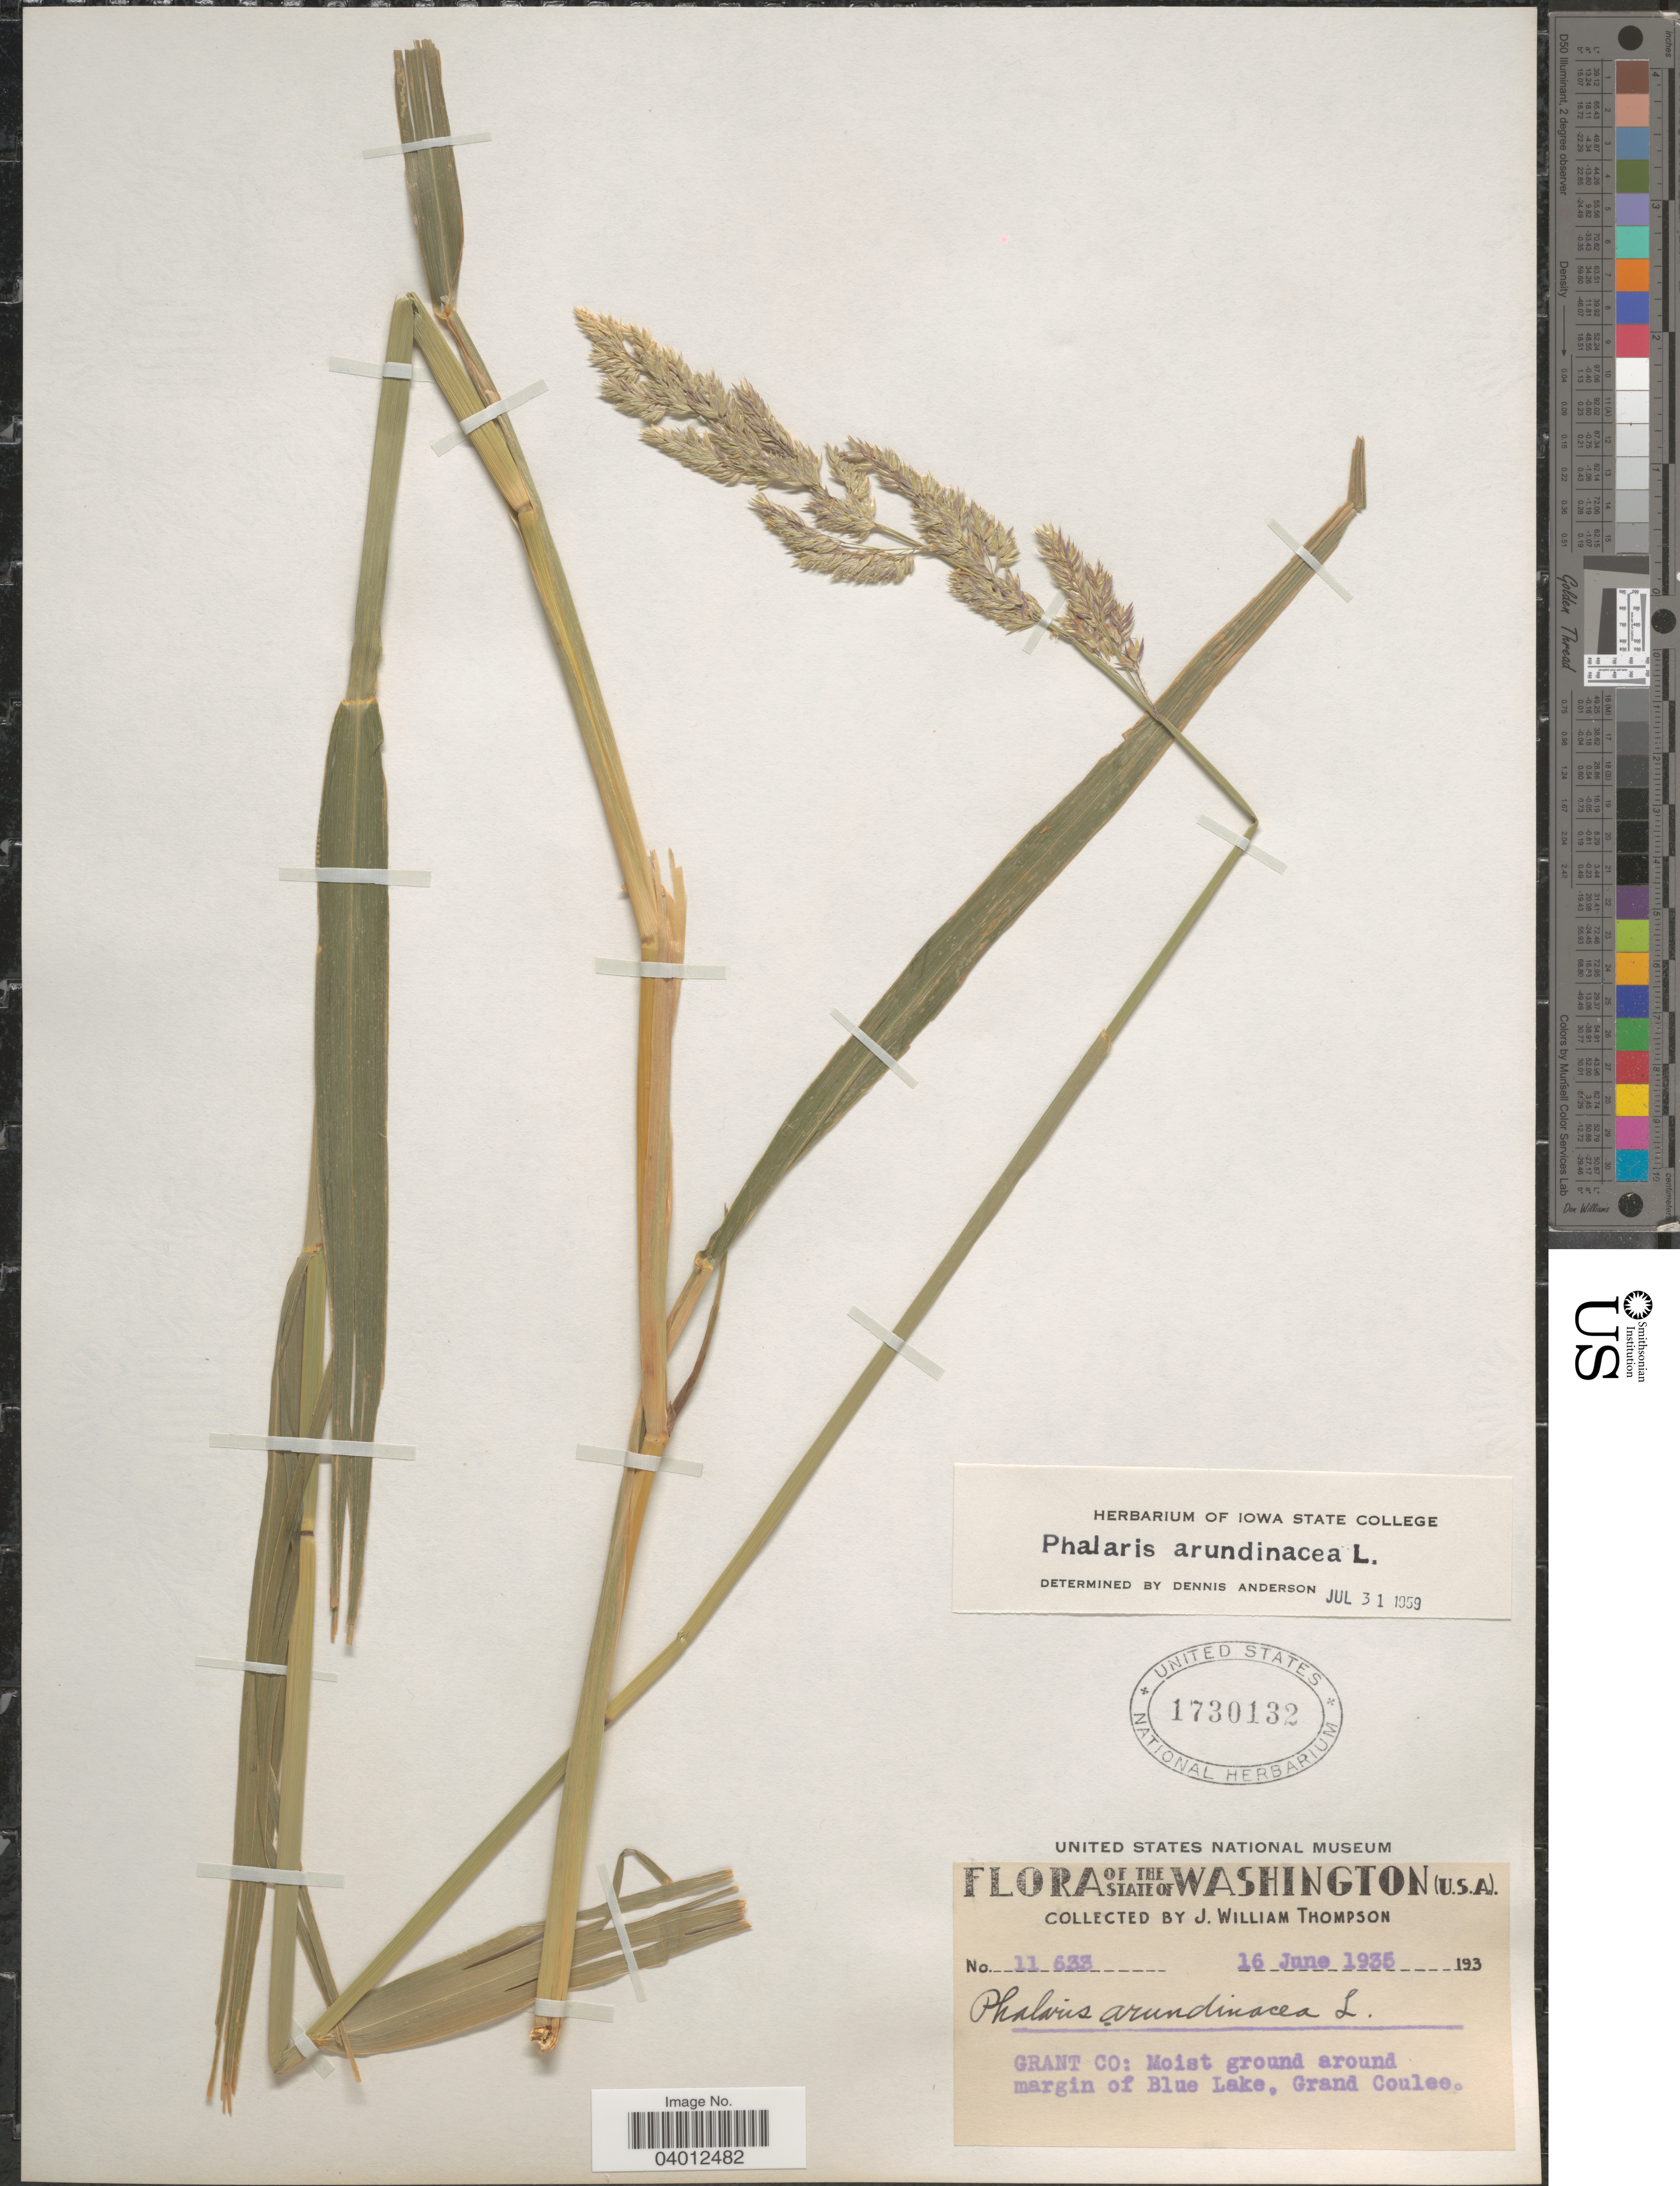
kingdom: Plantae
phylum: Tracheophyta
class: Liliopsida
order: Poales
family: Poaceae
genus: Phalaris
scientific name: Phalaris arundinacea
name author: L.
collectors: J. W. Thompson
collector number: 11633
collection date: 1935-06-16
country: United States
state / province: Washington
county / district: Grant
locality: Grant Co: Moist ground around margin of Blue Lake, Grand Coulee.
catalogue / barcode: US 1730132